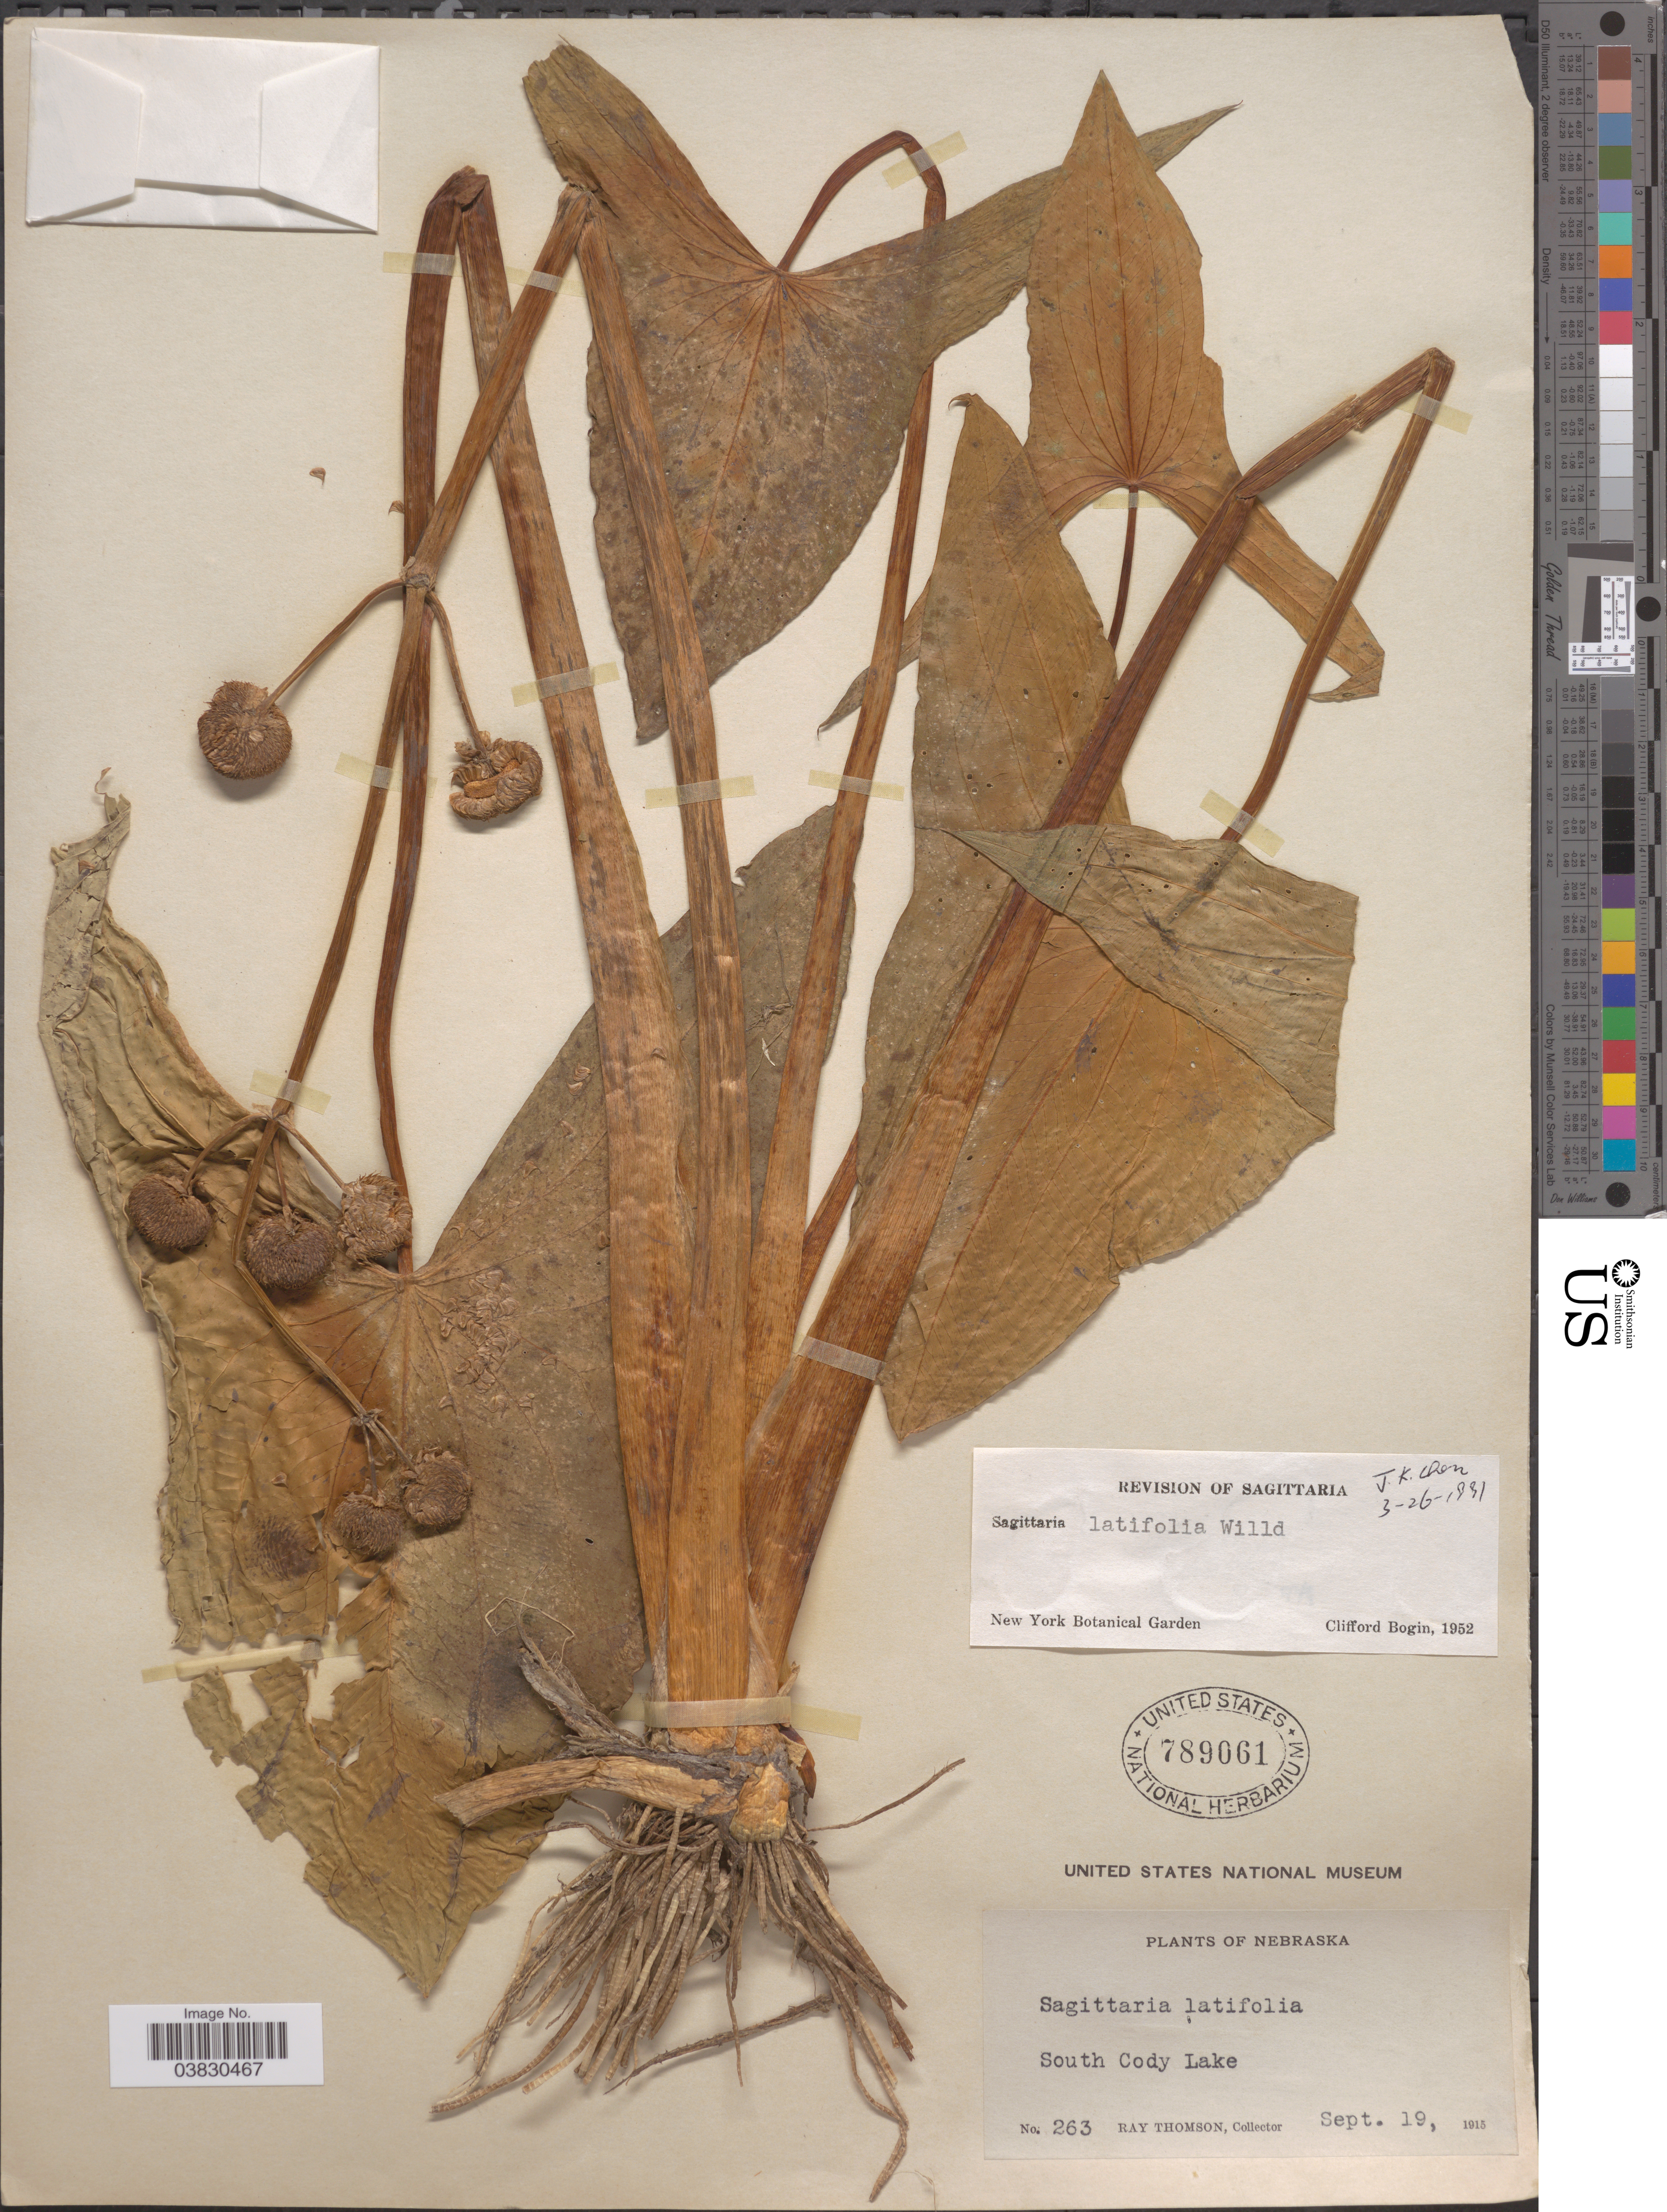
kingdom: Plantae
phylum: Tracheophyta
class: Liliopsida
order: Alismatales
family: Alismataceae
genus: Sagittaria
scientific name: Sagittaria latifolia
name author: Willd.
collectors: R. Thomson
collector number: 263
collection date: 1915-09-19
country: United States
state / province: Nebraska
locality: South Cody Lake.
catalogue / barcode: US 789061